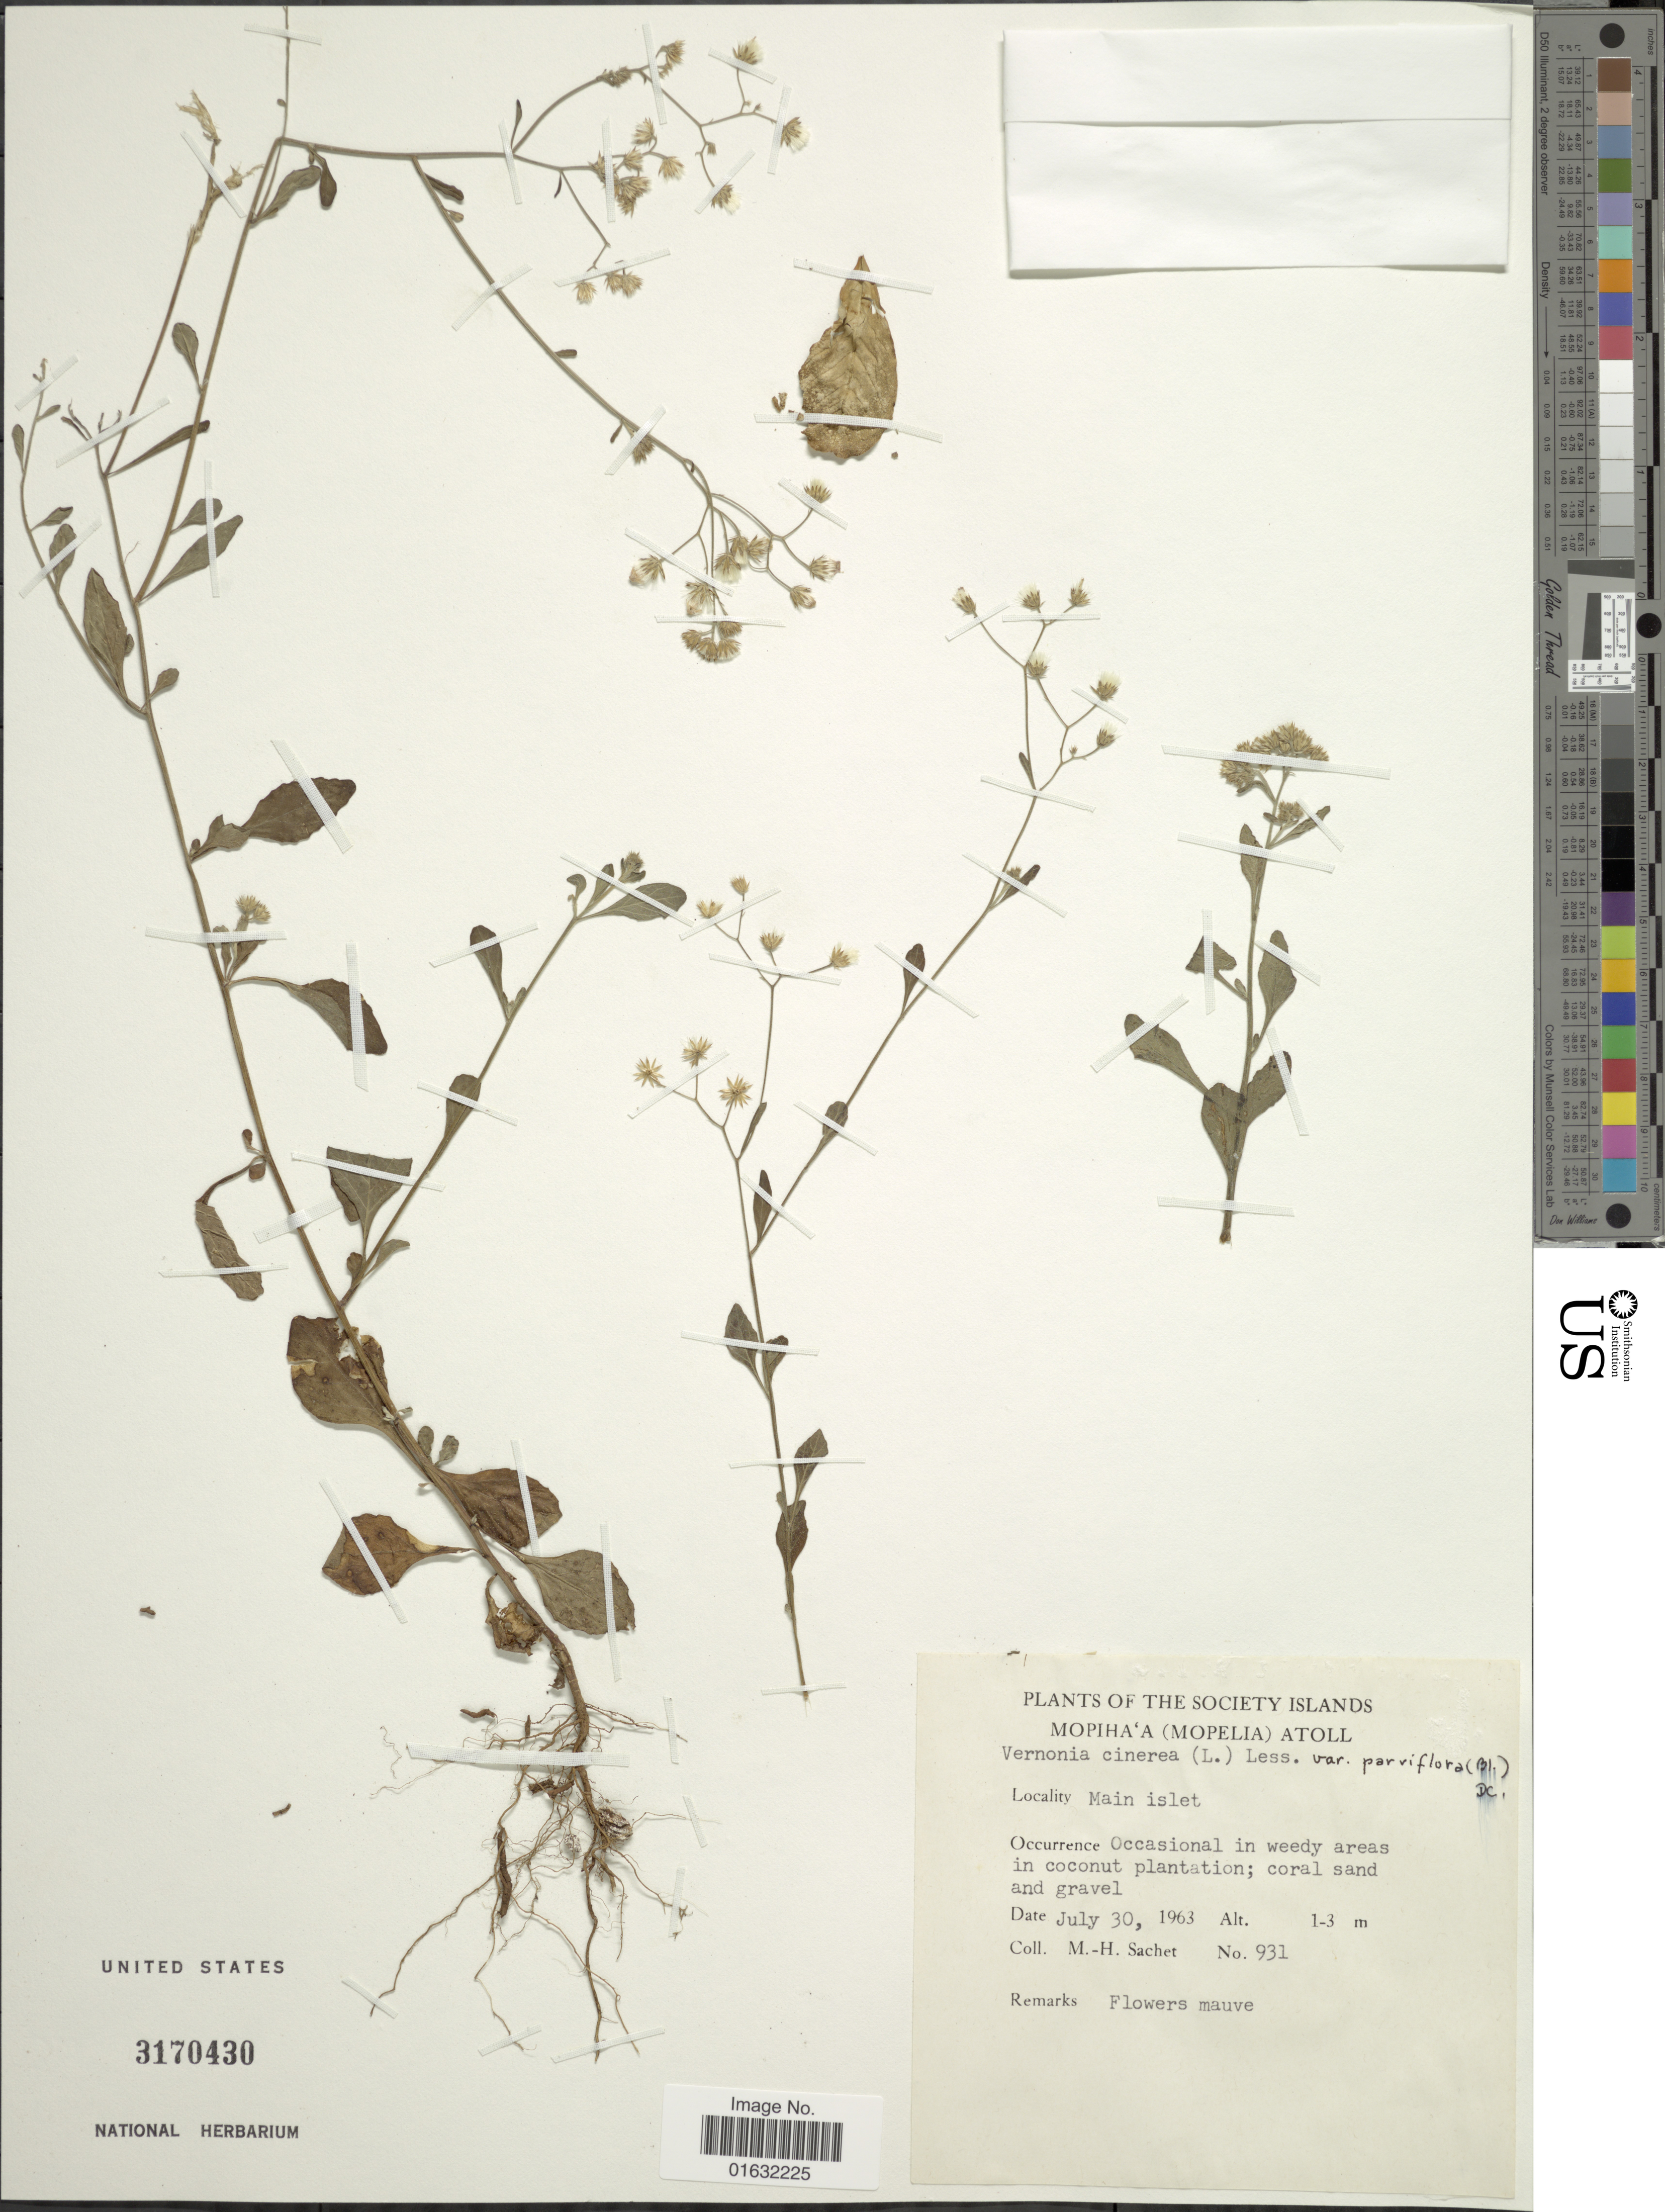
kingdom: Plantae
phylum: Tracheophyta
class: Magnoliopsida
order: Asterales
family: Asteraceae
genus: Cyanthillium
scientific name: Cyanthillium cinereum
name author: (L.) H. Rob.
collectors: M.-H. Sachet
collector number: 931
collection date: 1963-07-30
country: French Polynesia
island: Maupihaa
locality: Society Islands, Mopiha'a (Mopelia) Atoll, Main islet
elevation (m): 1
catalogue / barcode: US 3170430